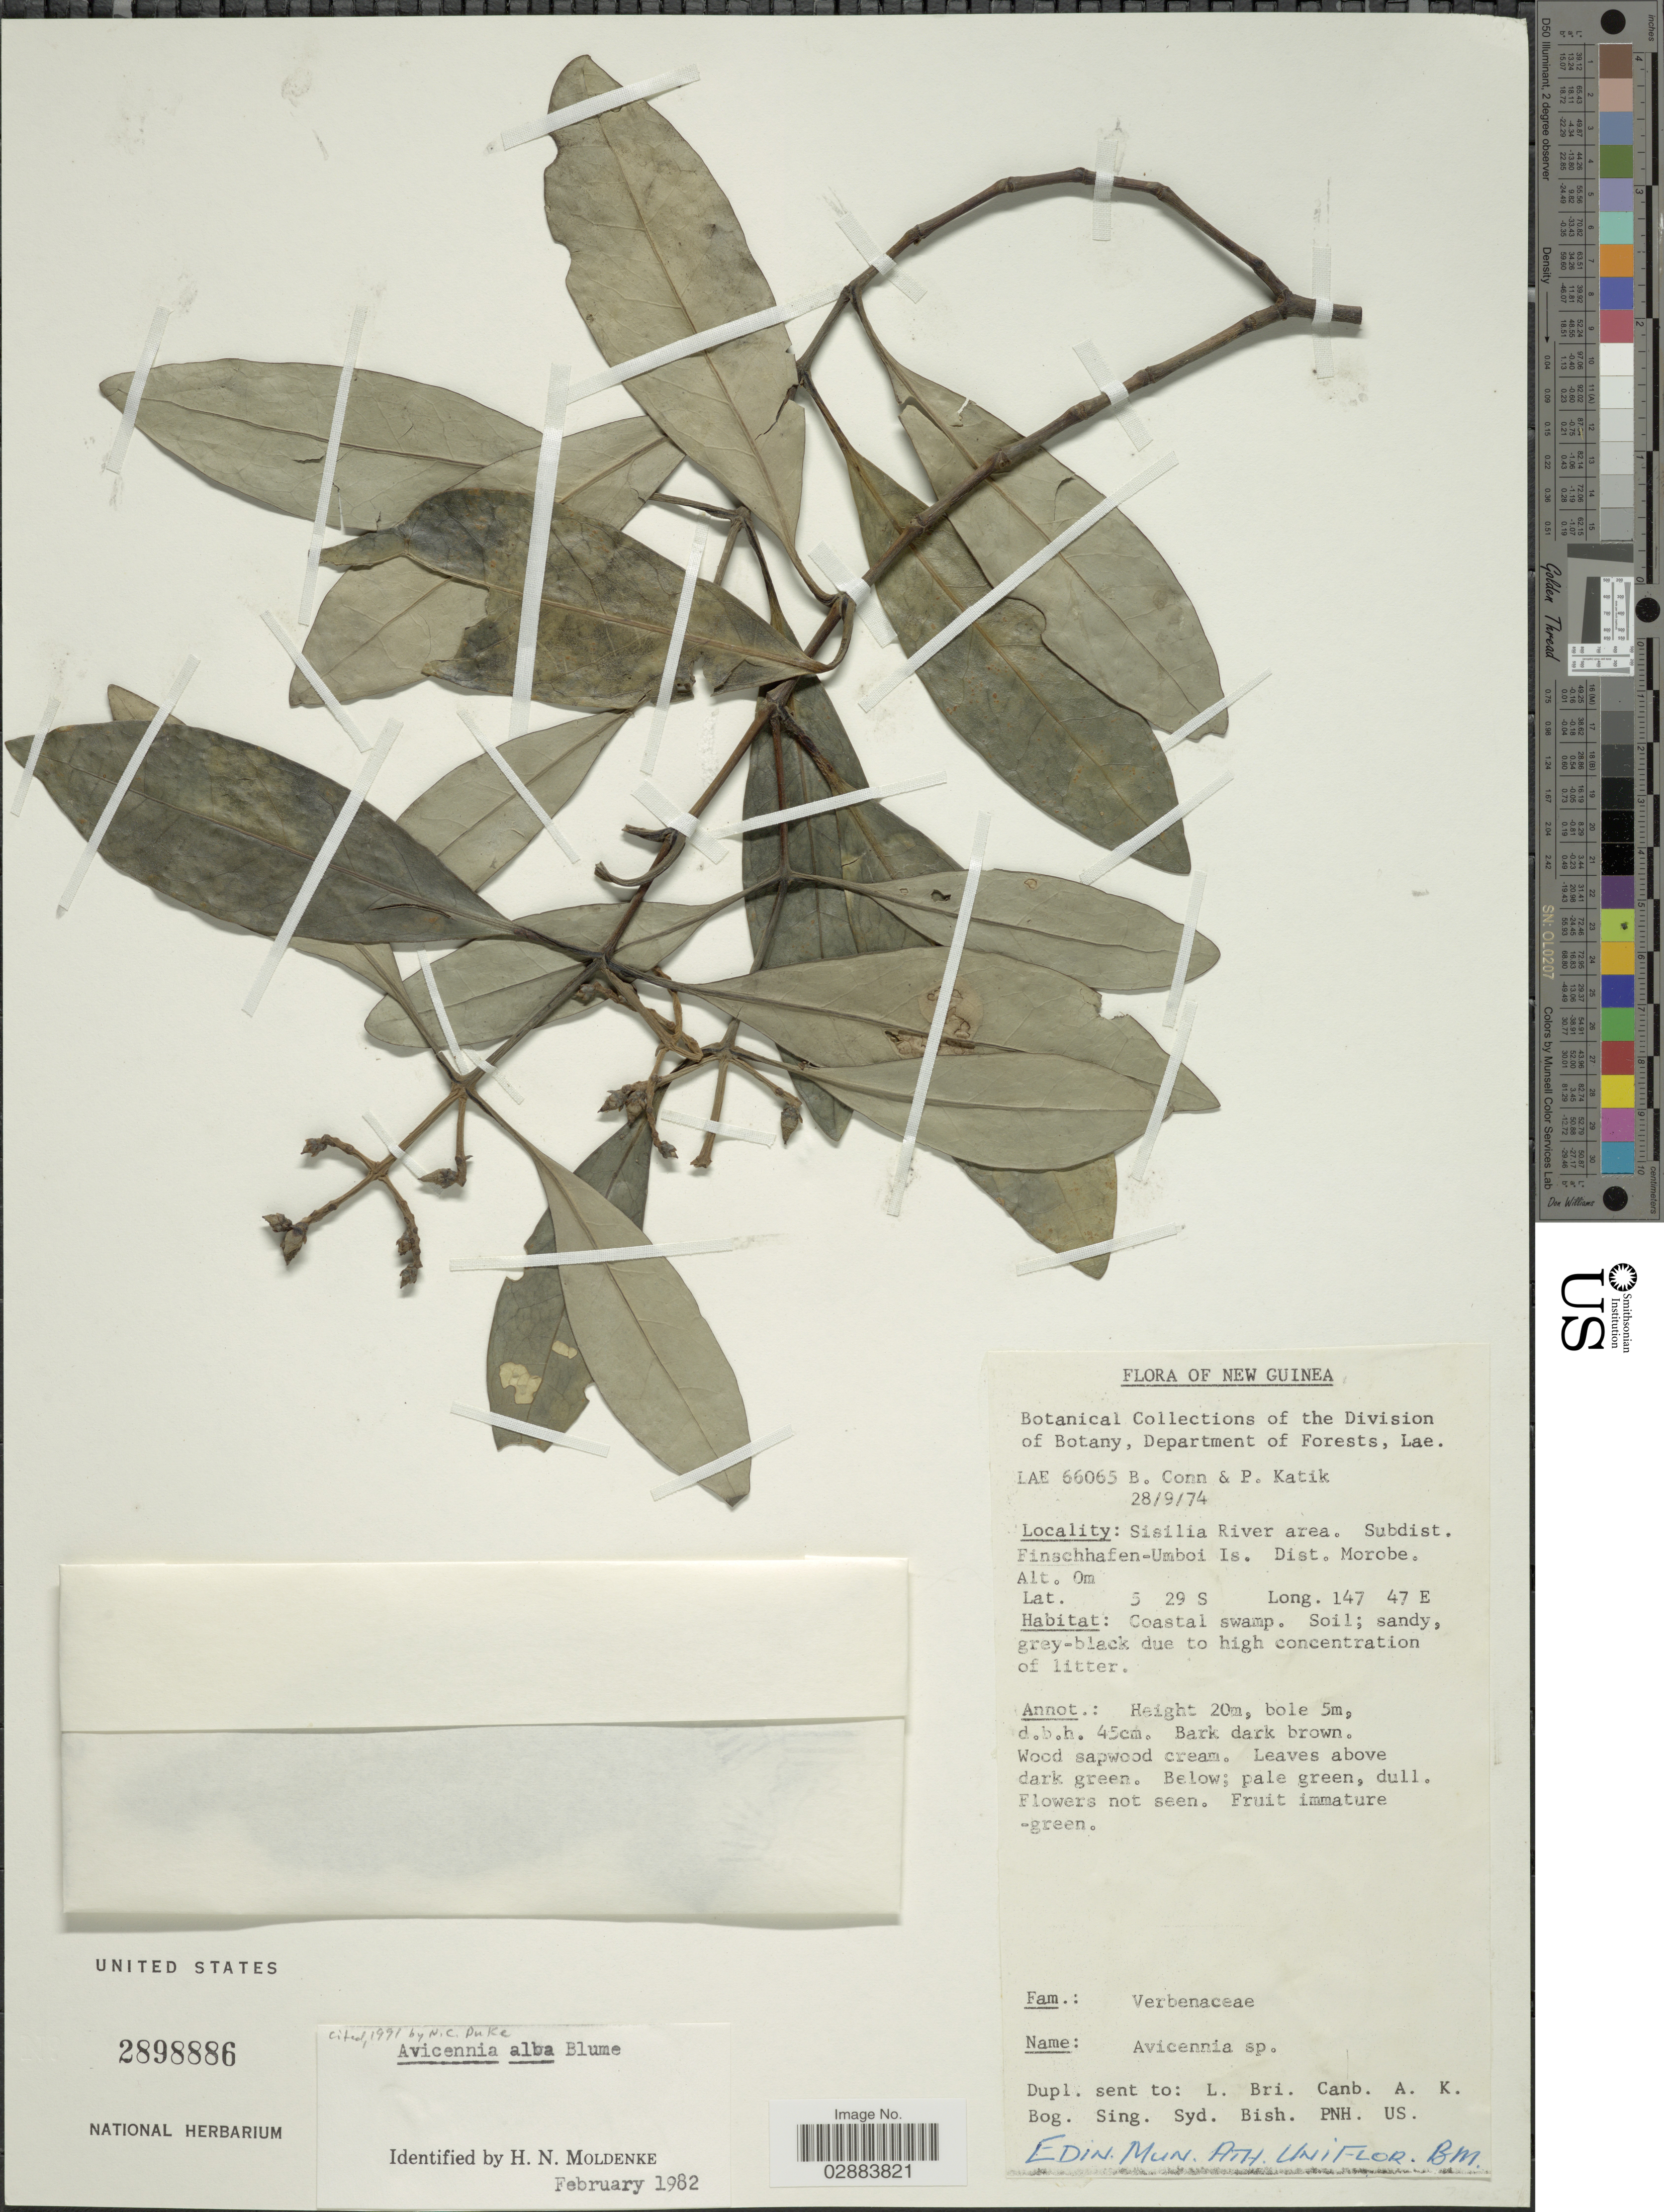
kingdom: Plantae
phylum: Tracheophyta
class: Magnoliopsida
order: Lamiales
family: Acanthaceae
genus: Avicennia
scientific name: Avicennia alba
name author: Blume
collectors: B. Conn & P. Katik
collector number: LAE 66065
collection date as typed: Transcribed d/m/y: 28/9/74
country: Papua New Guinea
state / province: Morobe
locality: New Guinea. Sisilia River area. Subdist. Finschhafen-Umboi Is. Dist. Morobe.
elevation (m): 0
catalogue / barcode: US 2898886